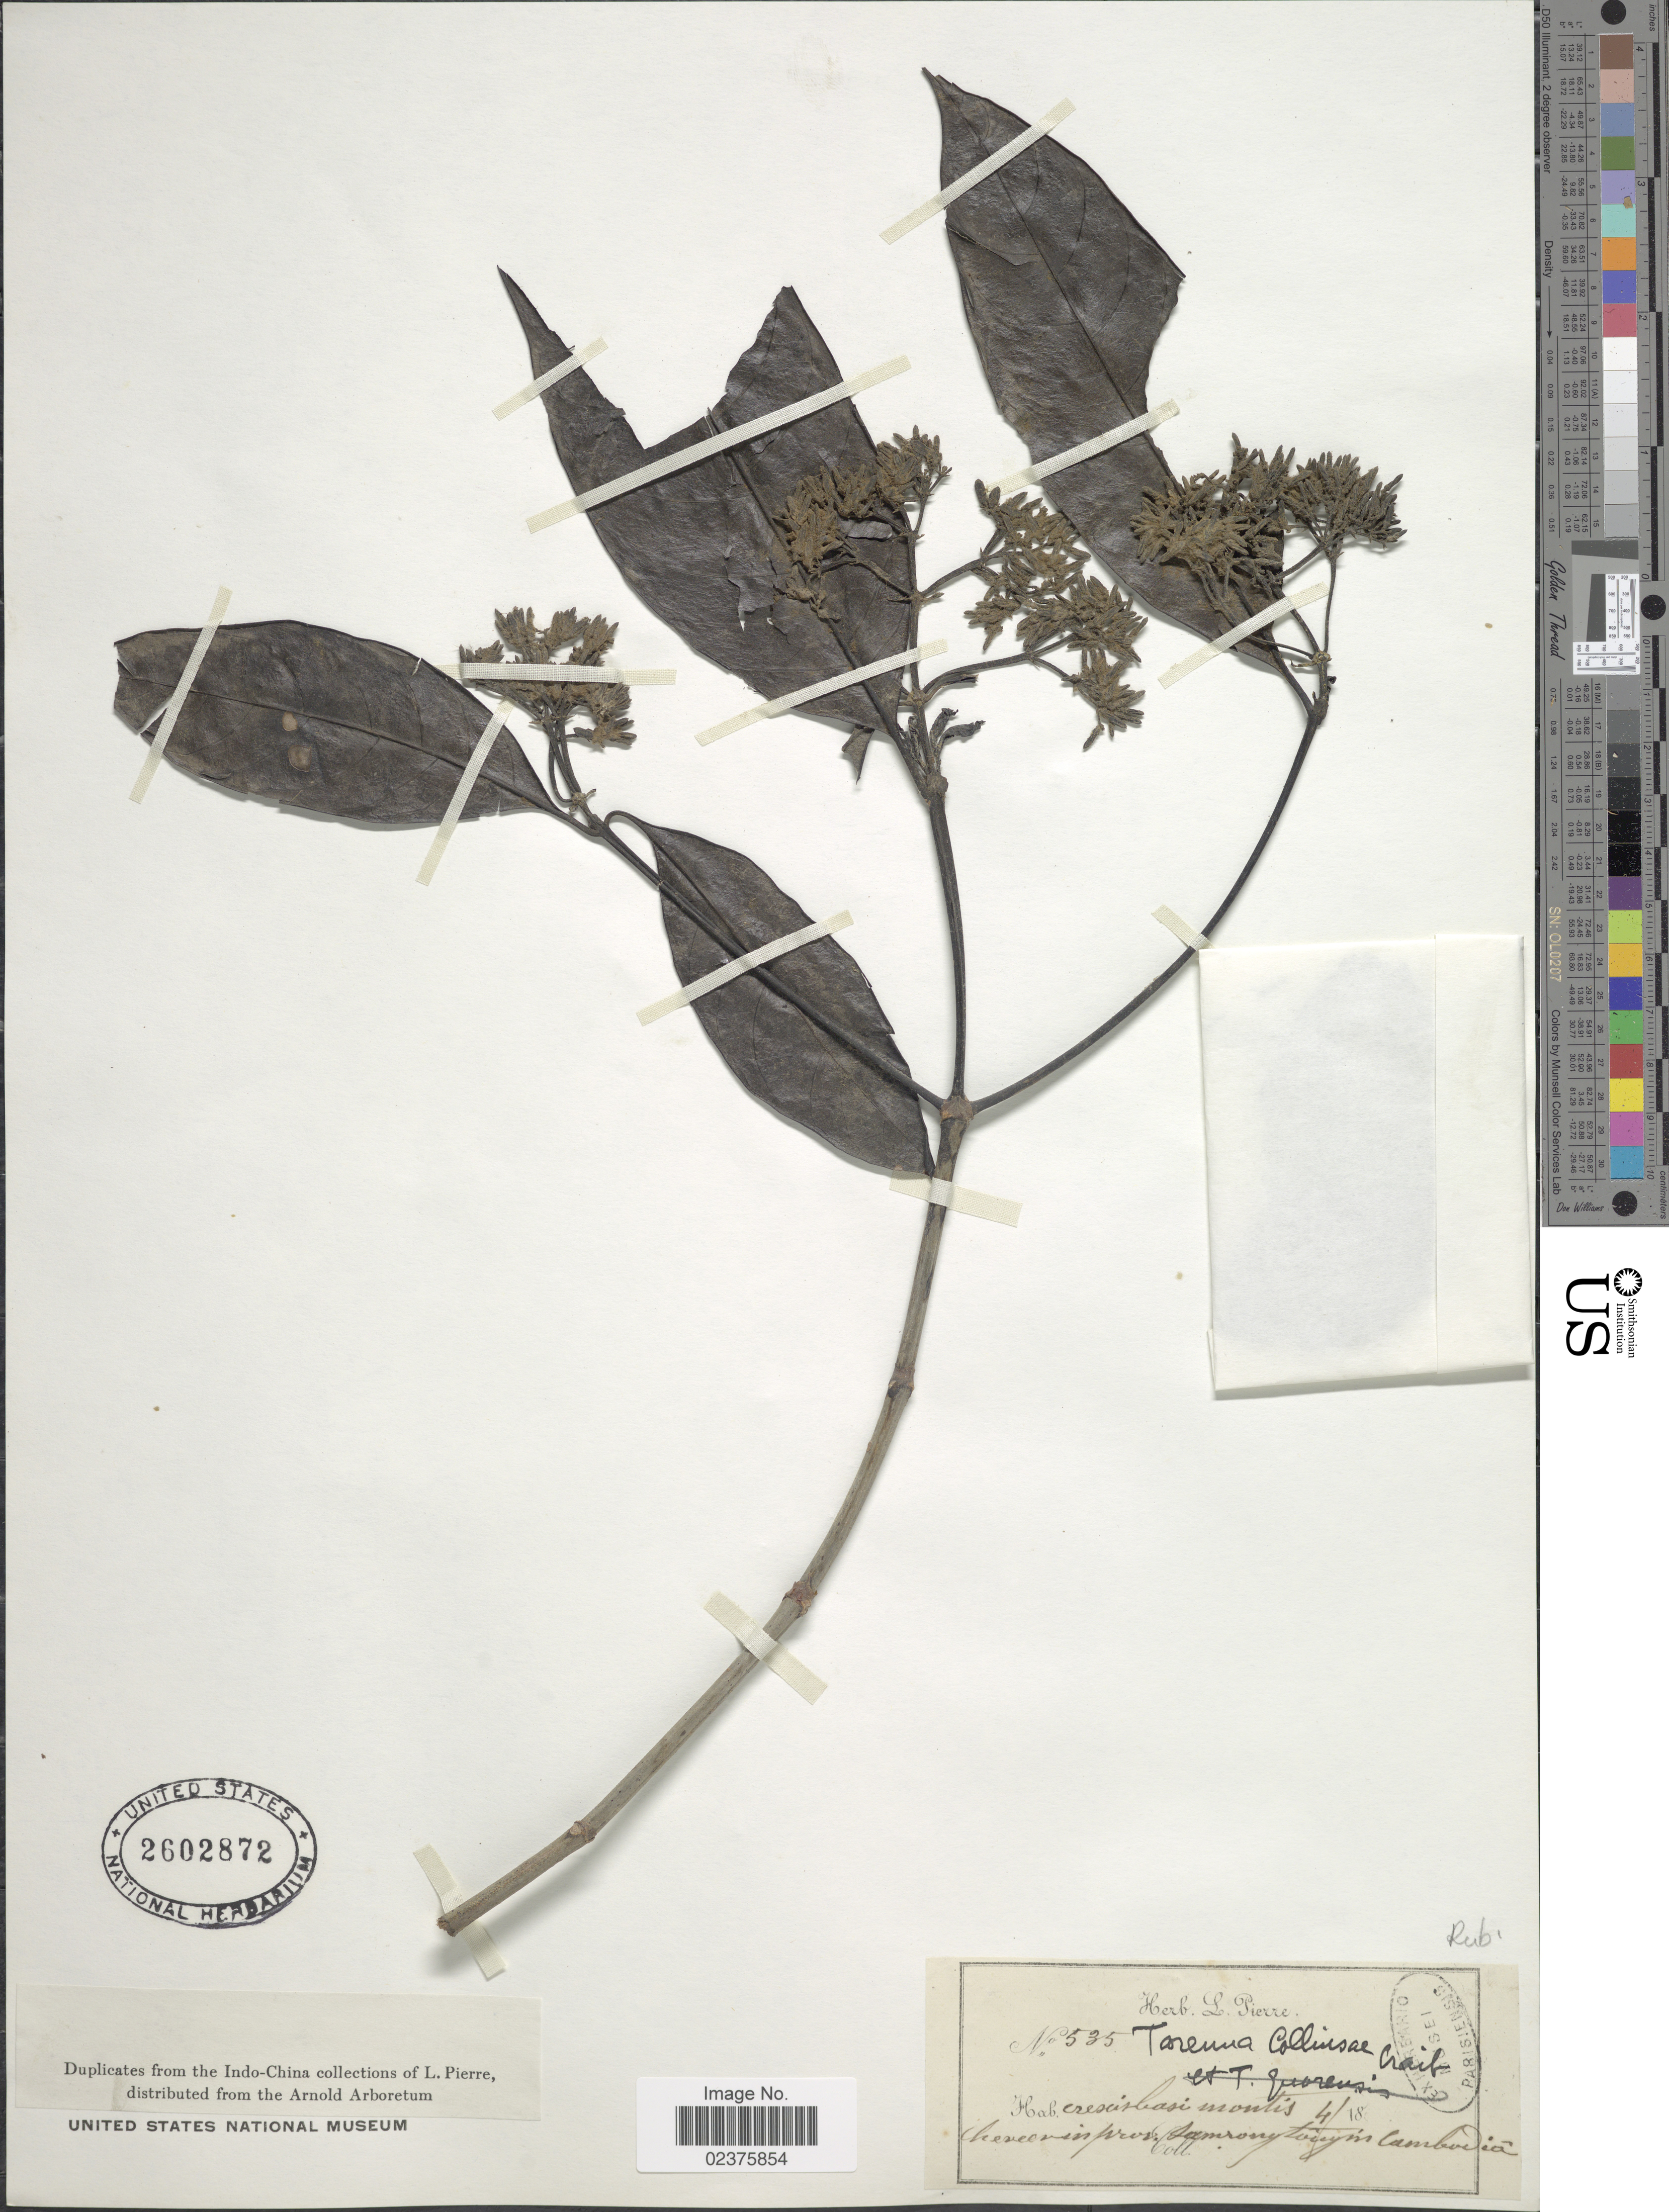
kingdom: Plantae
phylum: Tracheophyta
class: Magnoliopsida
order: Gentianales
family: Rubiaceae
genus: Tarenna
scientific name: Tarenna collinsae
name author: Craib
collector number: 535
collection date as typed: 18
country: Cambodia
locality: Crescis basi montis, Cehrevisis prov. Samrong tong in Cambodia [interpreted]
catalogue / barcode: US 2602872